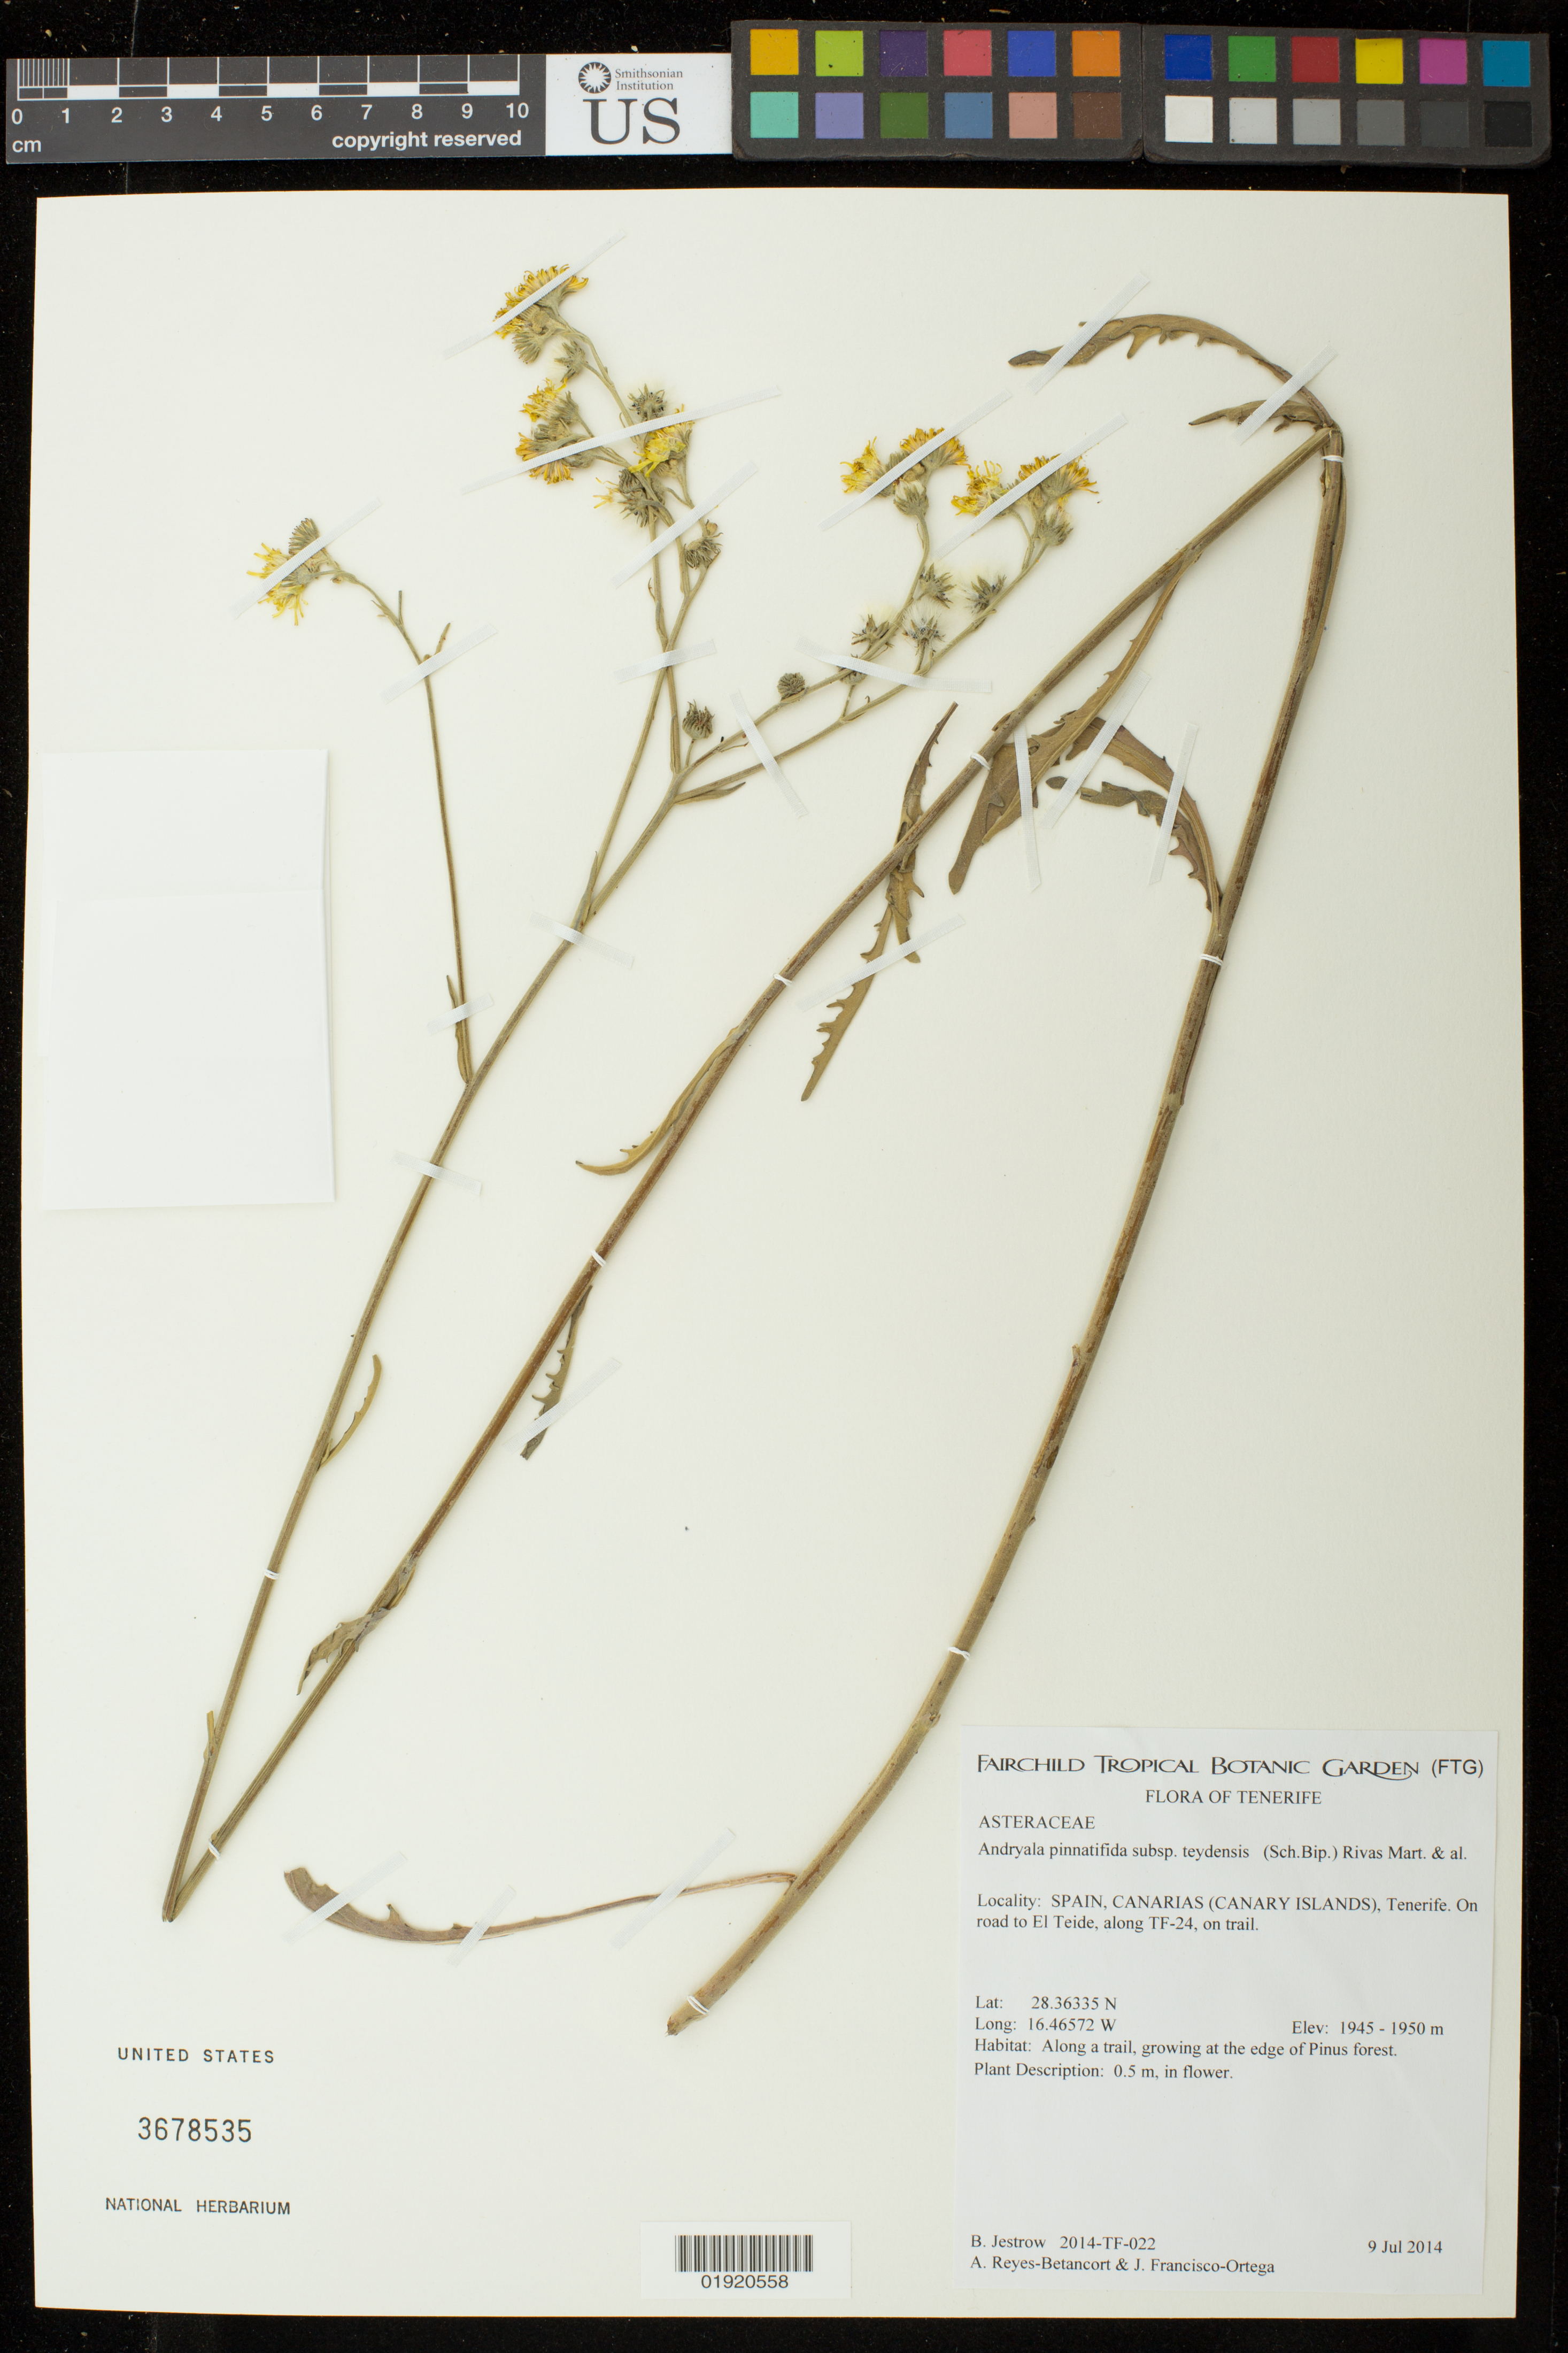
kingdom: Plantae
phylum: Tracheophyta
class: Magnoliopsida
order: Asterales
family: Asteraceae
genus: Andryala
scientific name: Andryala pinnatifida subsp. teydensis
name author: Rivas Mart. & et al.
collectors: B. Jestrow, A. Reyes-Betancort & J. Fransisco-Ortega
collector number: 022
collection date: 2014-07-09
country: Spain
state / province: Canarias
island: Tenerife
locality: Spain, Canarias (Canary Islands), Tenerife.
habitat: Along a trail, growing at the edge of Pinus forest.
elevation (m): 1945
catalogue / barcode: US 3678535